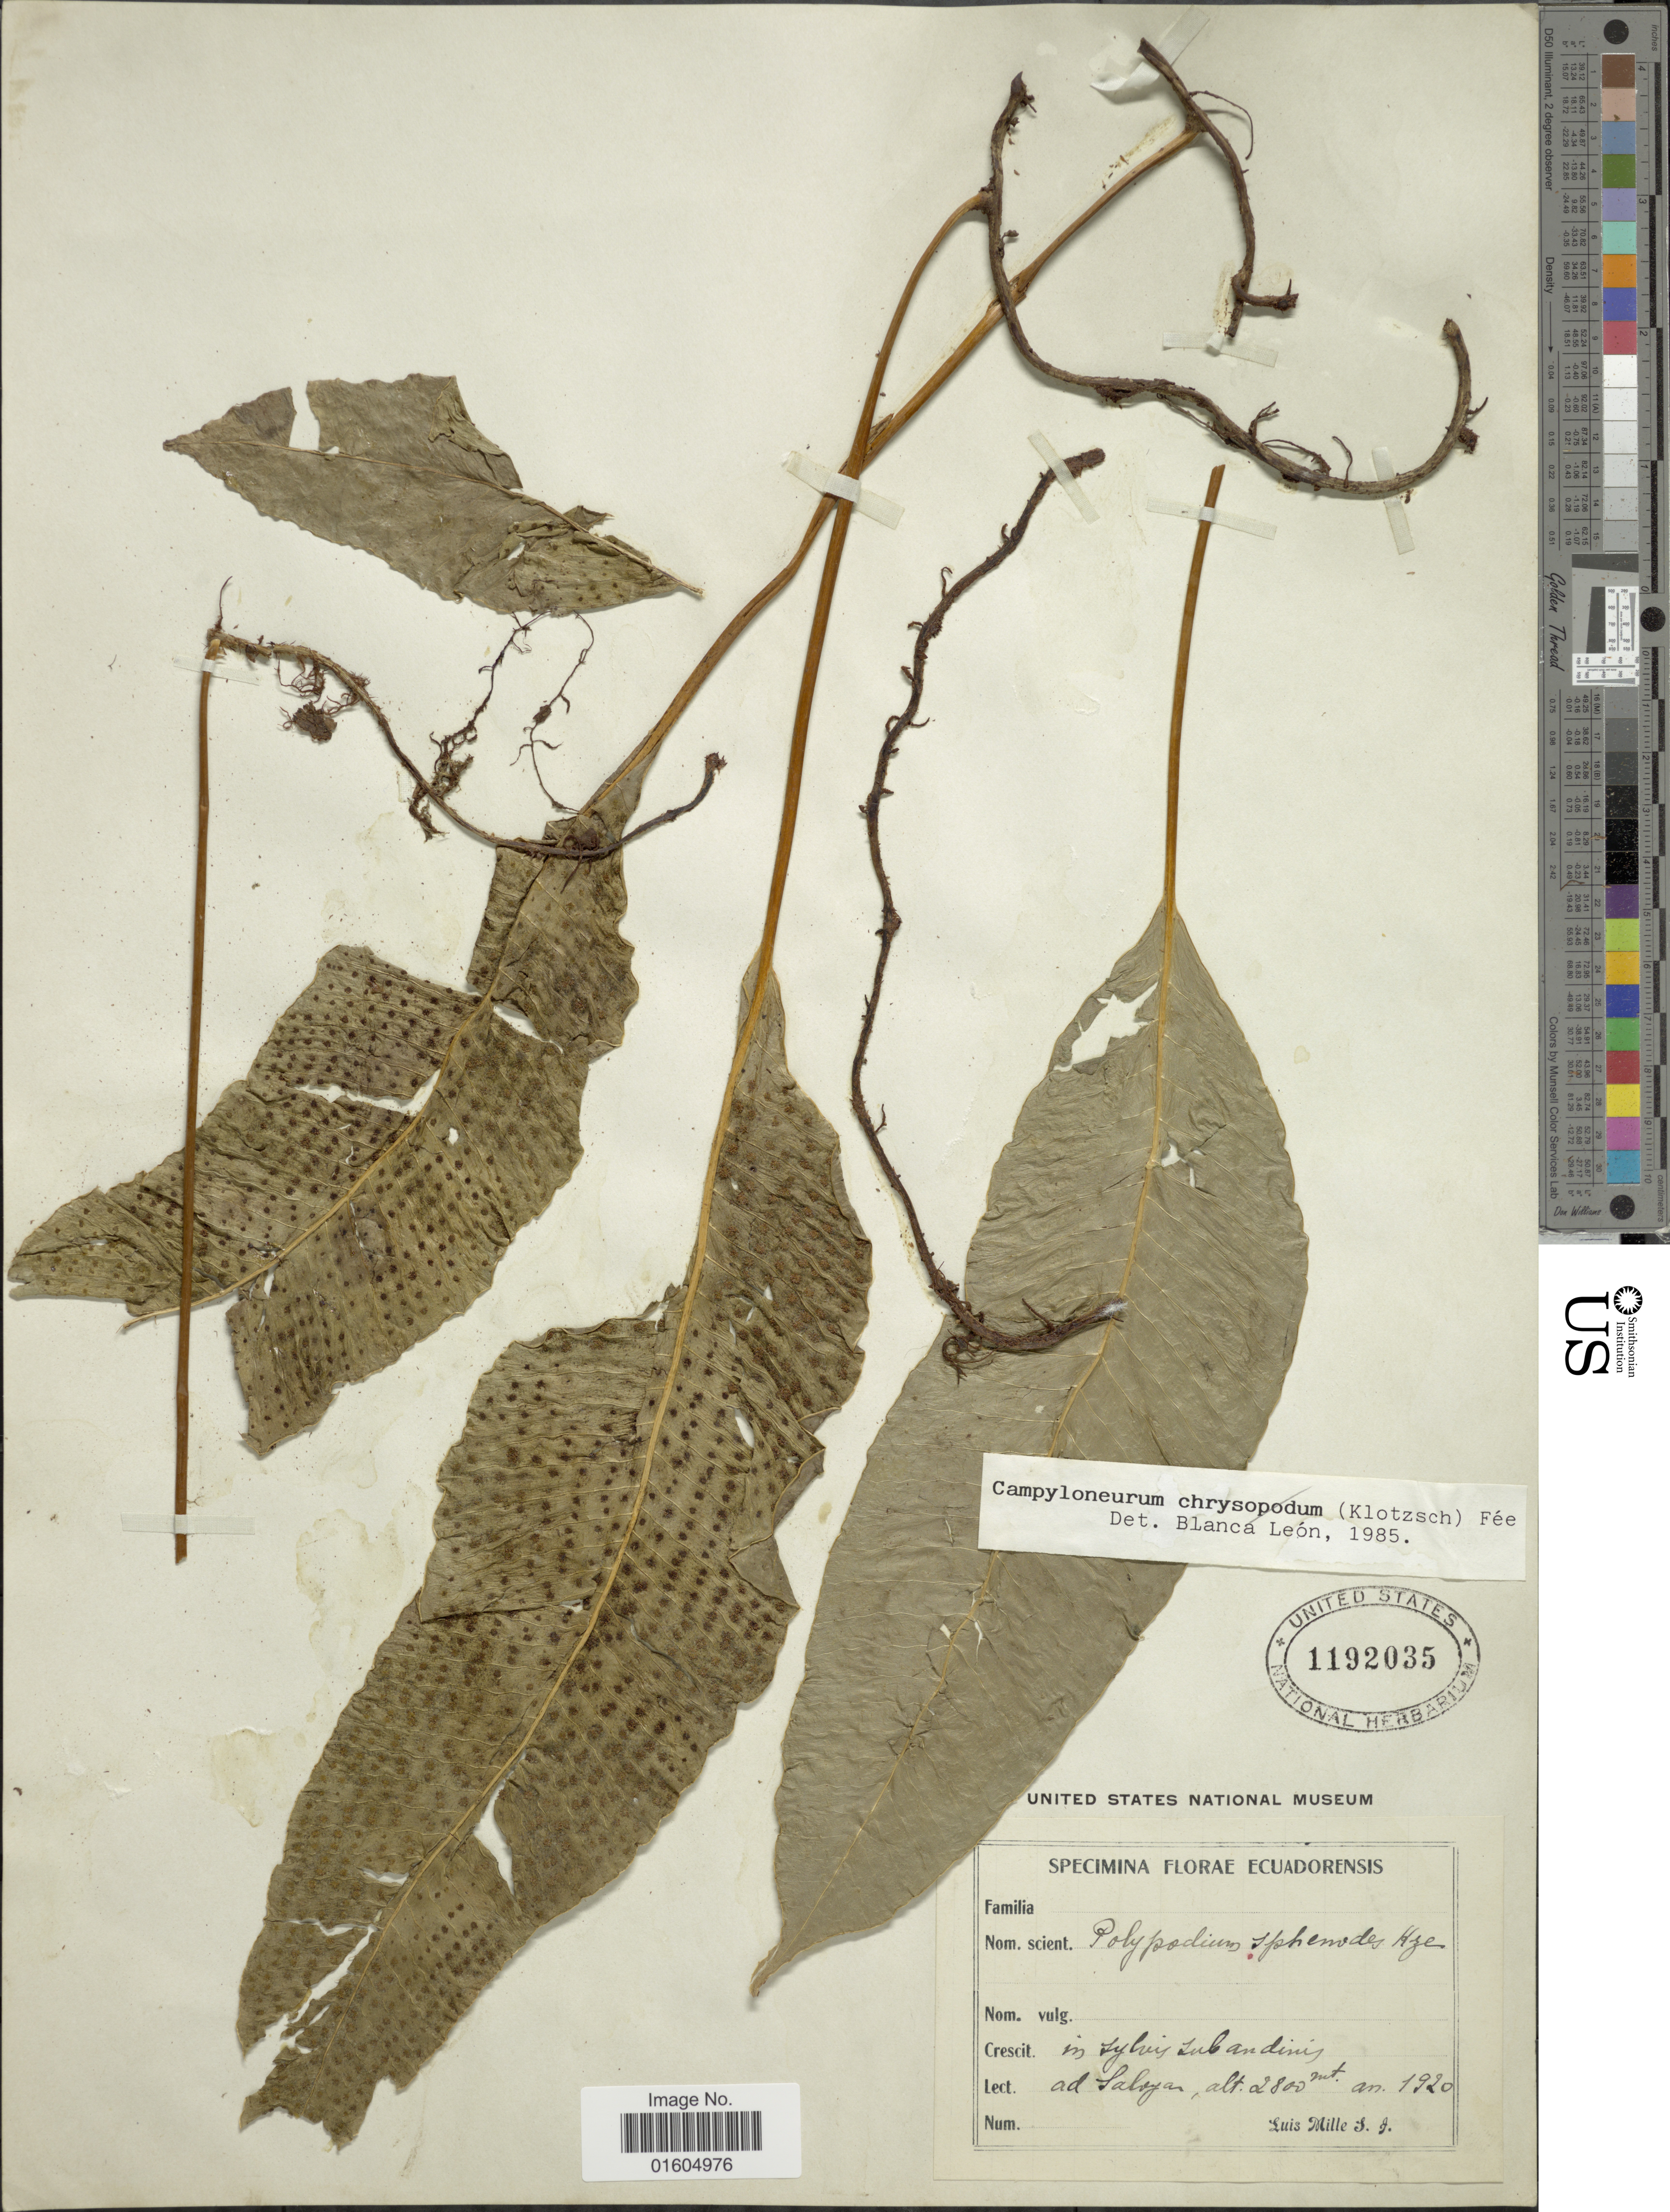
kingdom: Plantae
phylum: Tracheophyta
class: Polypodiopsida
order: Polypodiales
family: Polypodiaceae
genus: Campyloneurum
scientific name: Campyloneurum sphenodes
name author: (Kunze ex Klotzsch) Fée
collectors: L. Mille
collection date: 1920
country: Ecuador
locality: in sylvis subandinis, ad Saloya.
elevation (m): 2800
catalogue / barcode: US 1192035